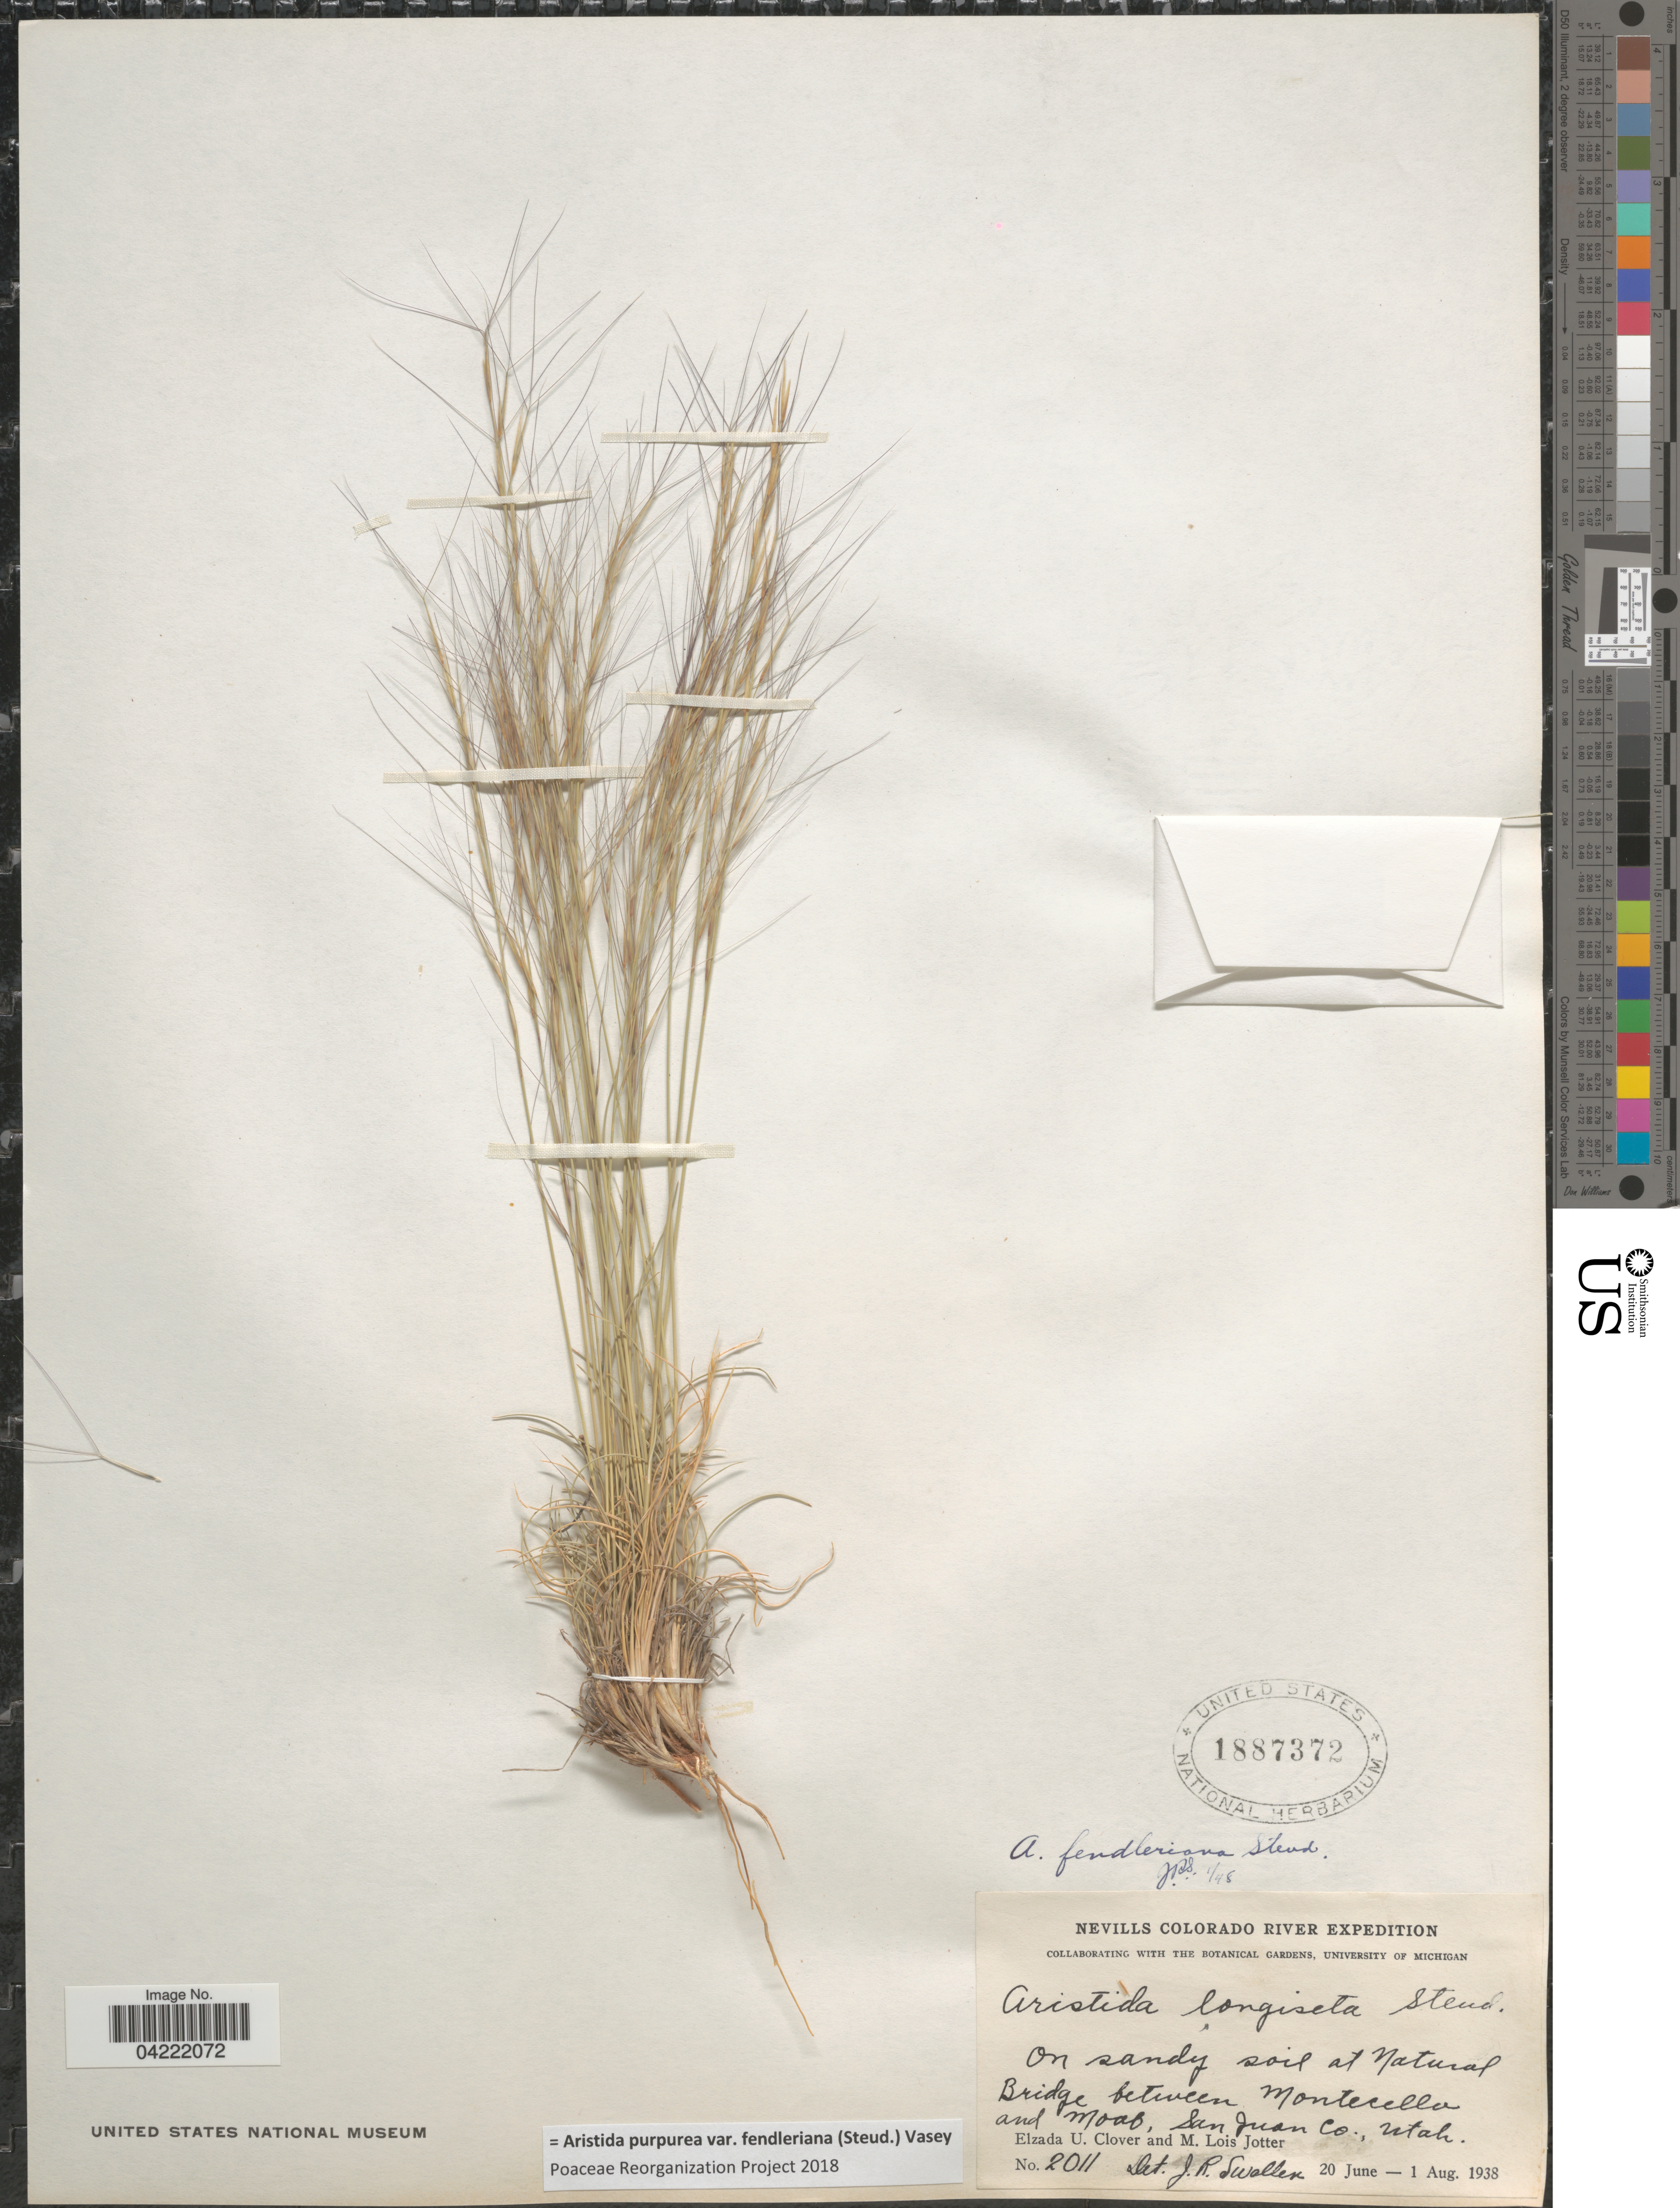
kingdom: Plantae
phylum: Tracheophyta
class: Liliopsida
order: Poales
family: Poaceae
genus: Aristida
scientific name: Aristida purpurea var. fendleriana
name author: (Steud.) Vasey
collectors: E. U. Clover & M. Jotter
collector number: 2011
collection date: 1938-06-20/1938-08-01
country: United States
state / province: Utah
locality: Nevills Colorado River Expedition. On sandy soil at Natural Bridge between Montecello and Moab, San Juan Co.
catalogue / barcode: US 1887372